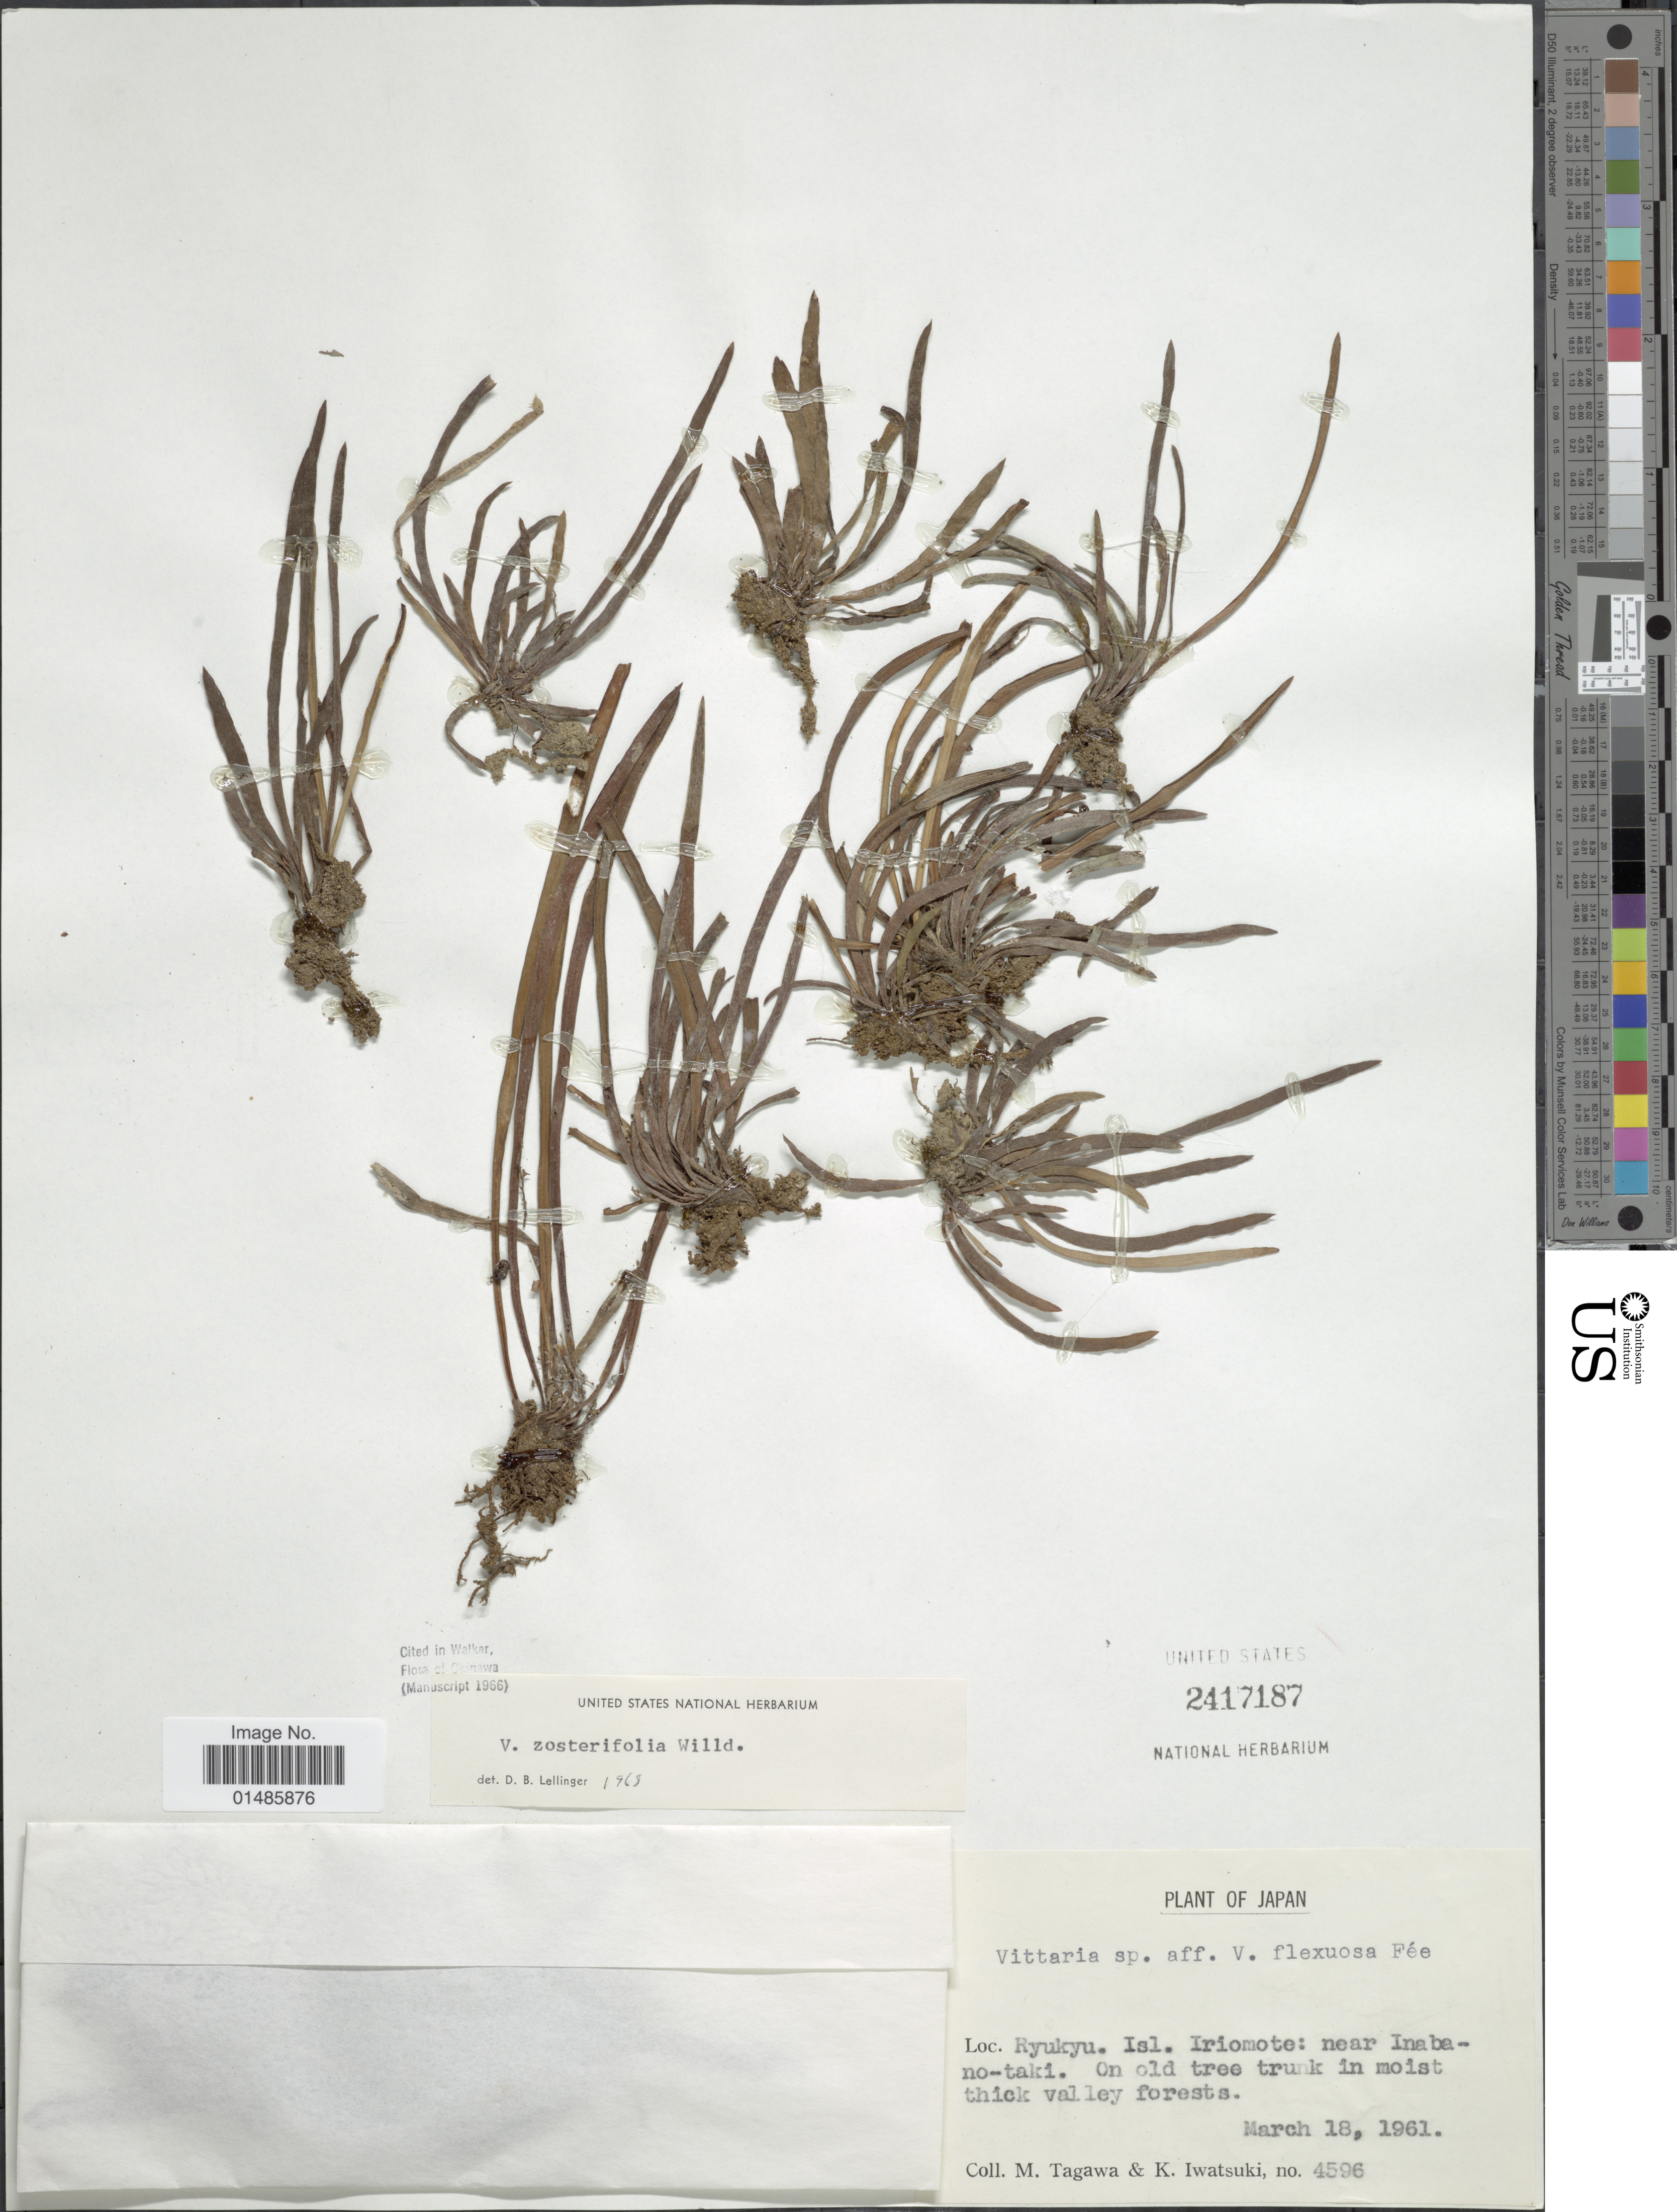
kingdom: Plantae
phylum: Tracheophyta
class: Polypodiopsida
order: Polypodiales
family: Pteridaceae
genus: Haplopteris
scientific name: Haplopteris zosterifolia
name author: (Willd.) E.H. Crane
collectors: M. Tagawa & K. Iwatsuki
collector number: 4596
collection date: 1961-03-18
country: Japan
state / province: Okinawa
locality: Ryukyu. Isl. Iriomote: near Inaba-no-taki.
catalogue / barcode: US 2417187